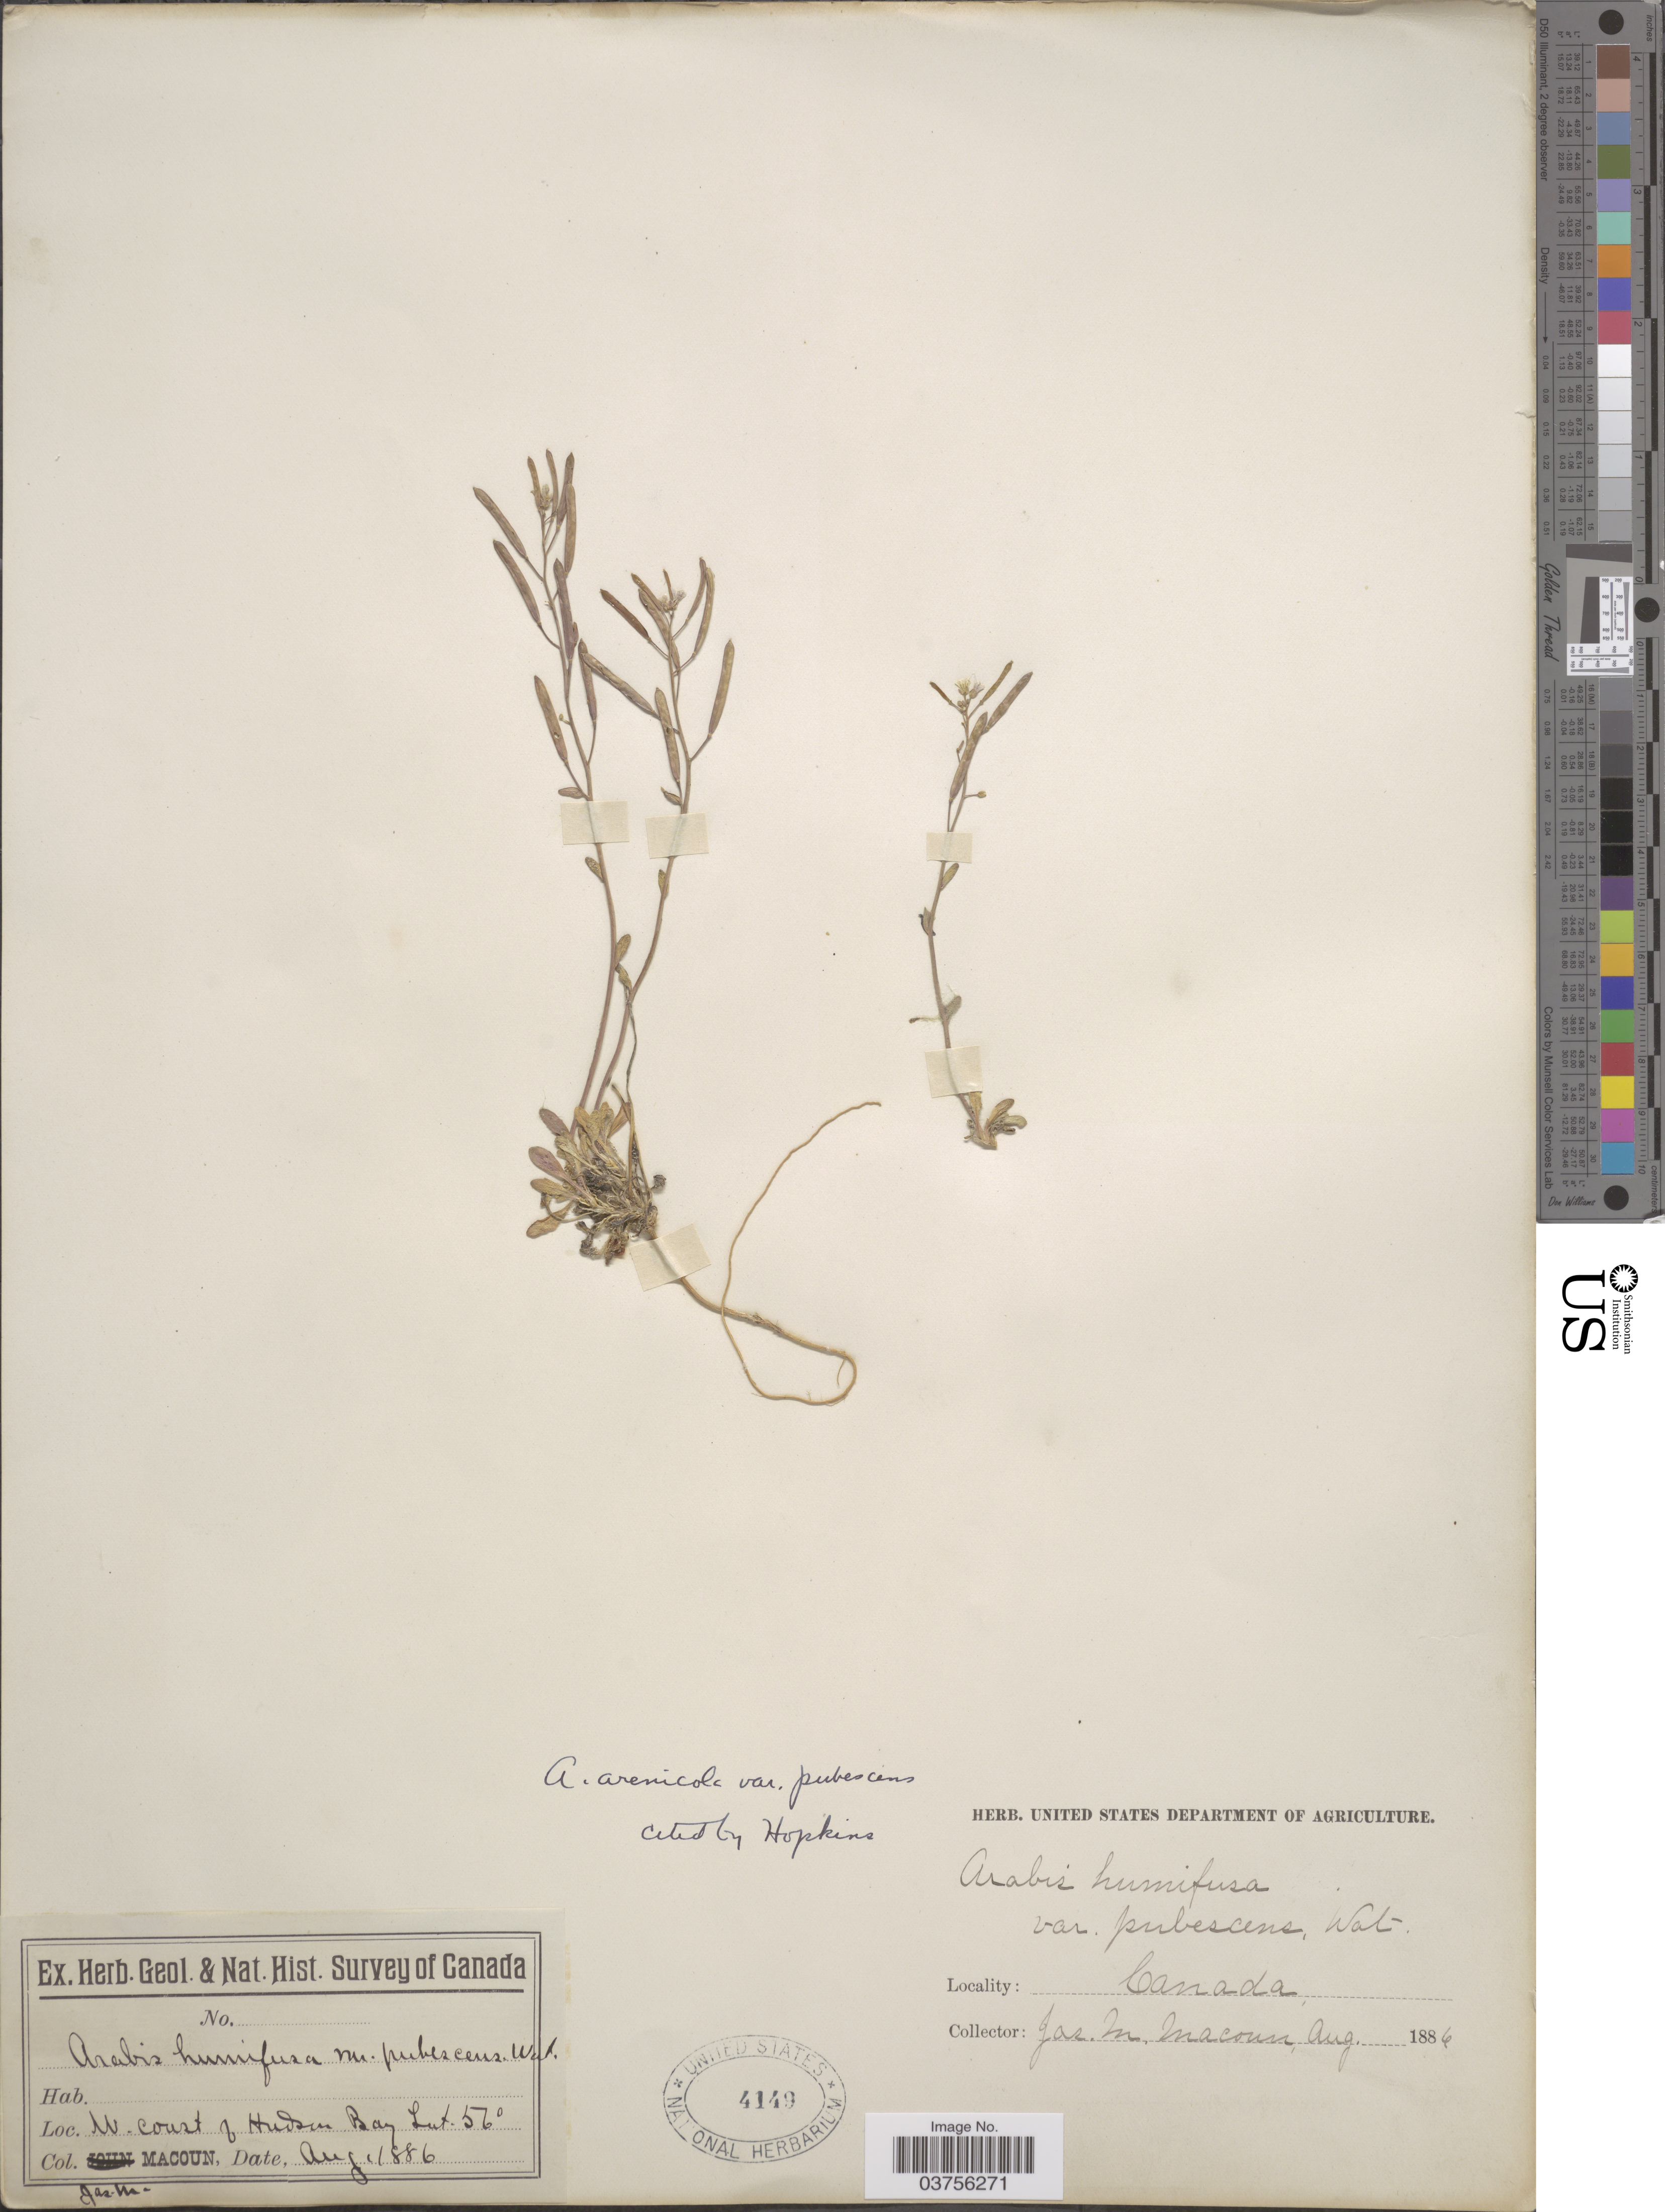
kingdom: Plantae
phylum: Tracheophyta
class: Magnoliopsida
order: Brassicales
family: Brassicaceae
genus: Arabis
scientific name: Arabis arenicola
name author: (Richardson ex Hook.) Gelert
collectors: J. M. Macoun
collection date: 1886-08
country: Canada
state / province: Manitoba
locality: W. coast of Hudson Bay.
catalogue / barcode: US 4149